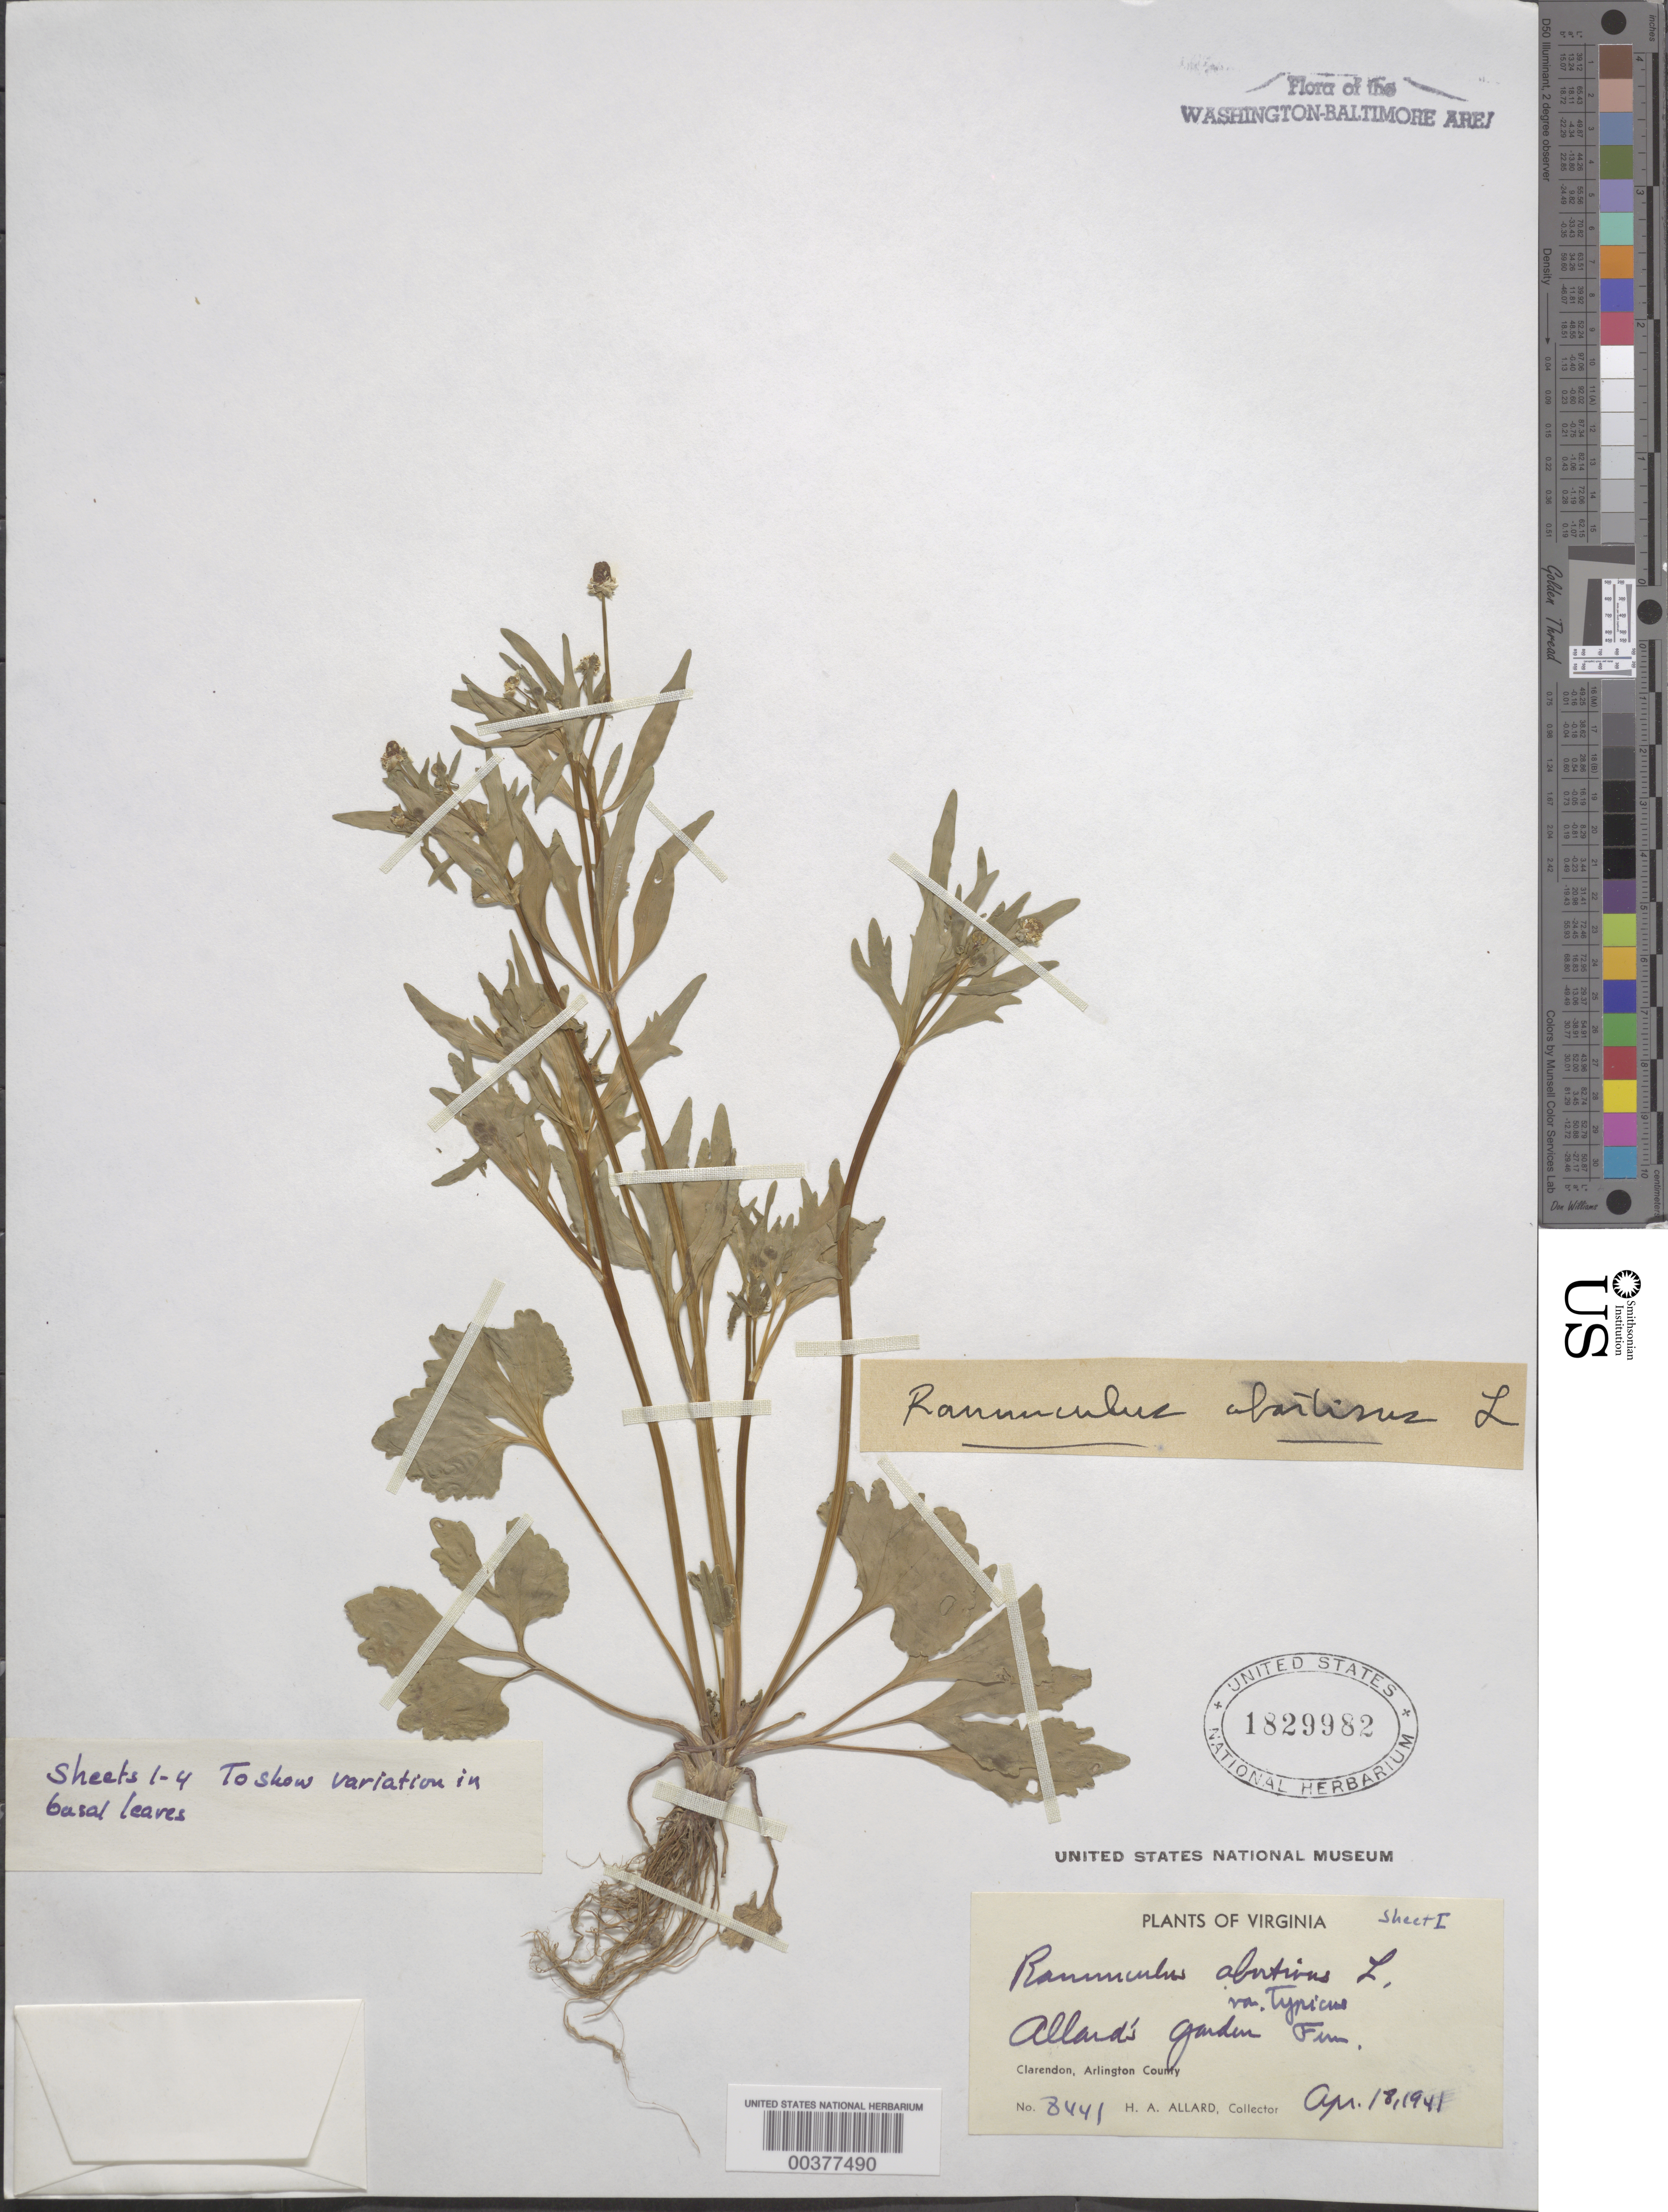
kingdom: Plantae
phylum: Tracheophyta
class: Magnoliopsida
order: Ranunculales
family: Ranunculaceae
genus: Ranunculus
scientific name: Ranunculus abortivus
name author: L.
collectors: H. A. Allard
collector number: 8441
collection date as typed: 18 Apr 1941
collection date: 1941-04-18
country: United States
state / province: Virginia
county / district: Arlington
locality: Clarendon, Allards Garden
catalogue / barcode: US 1829982